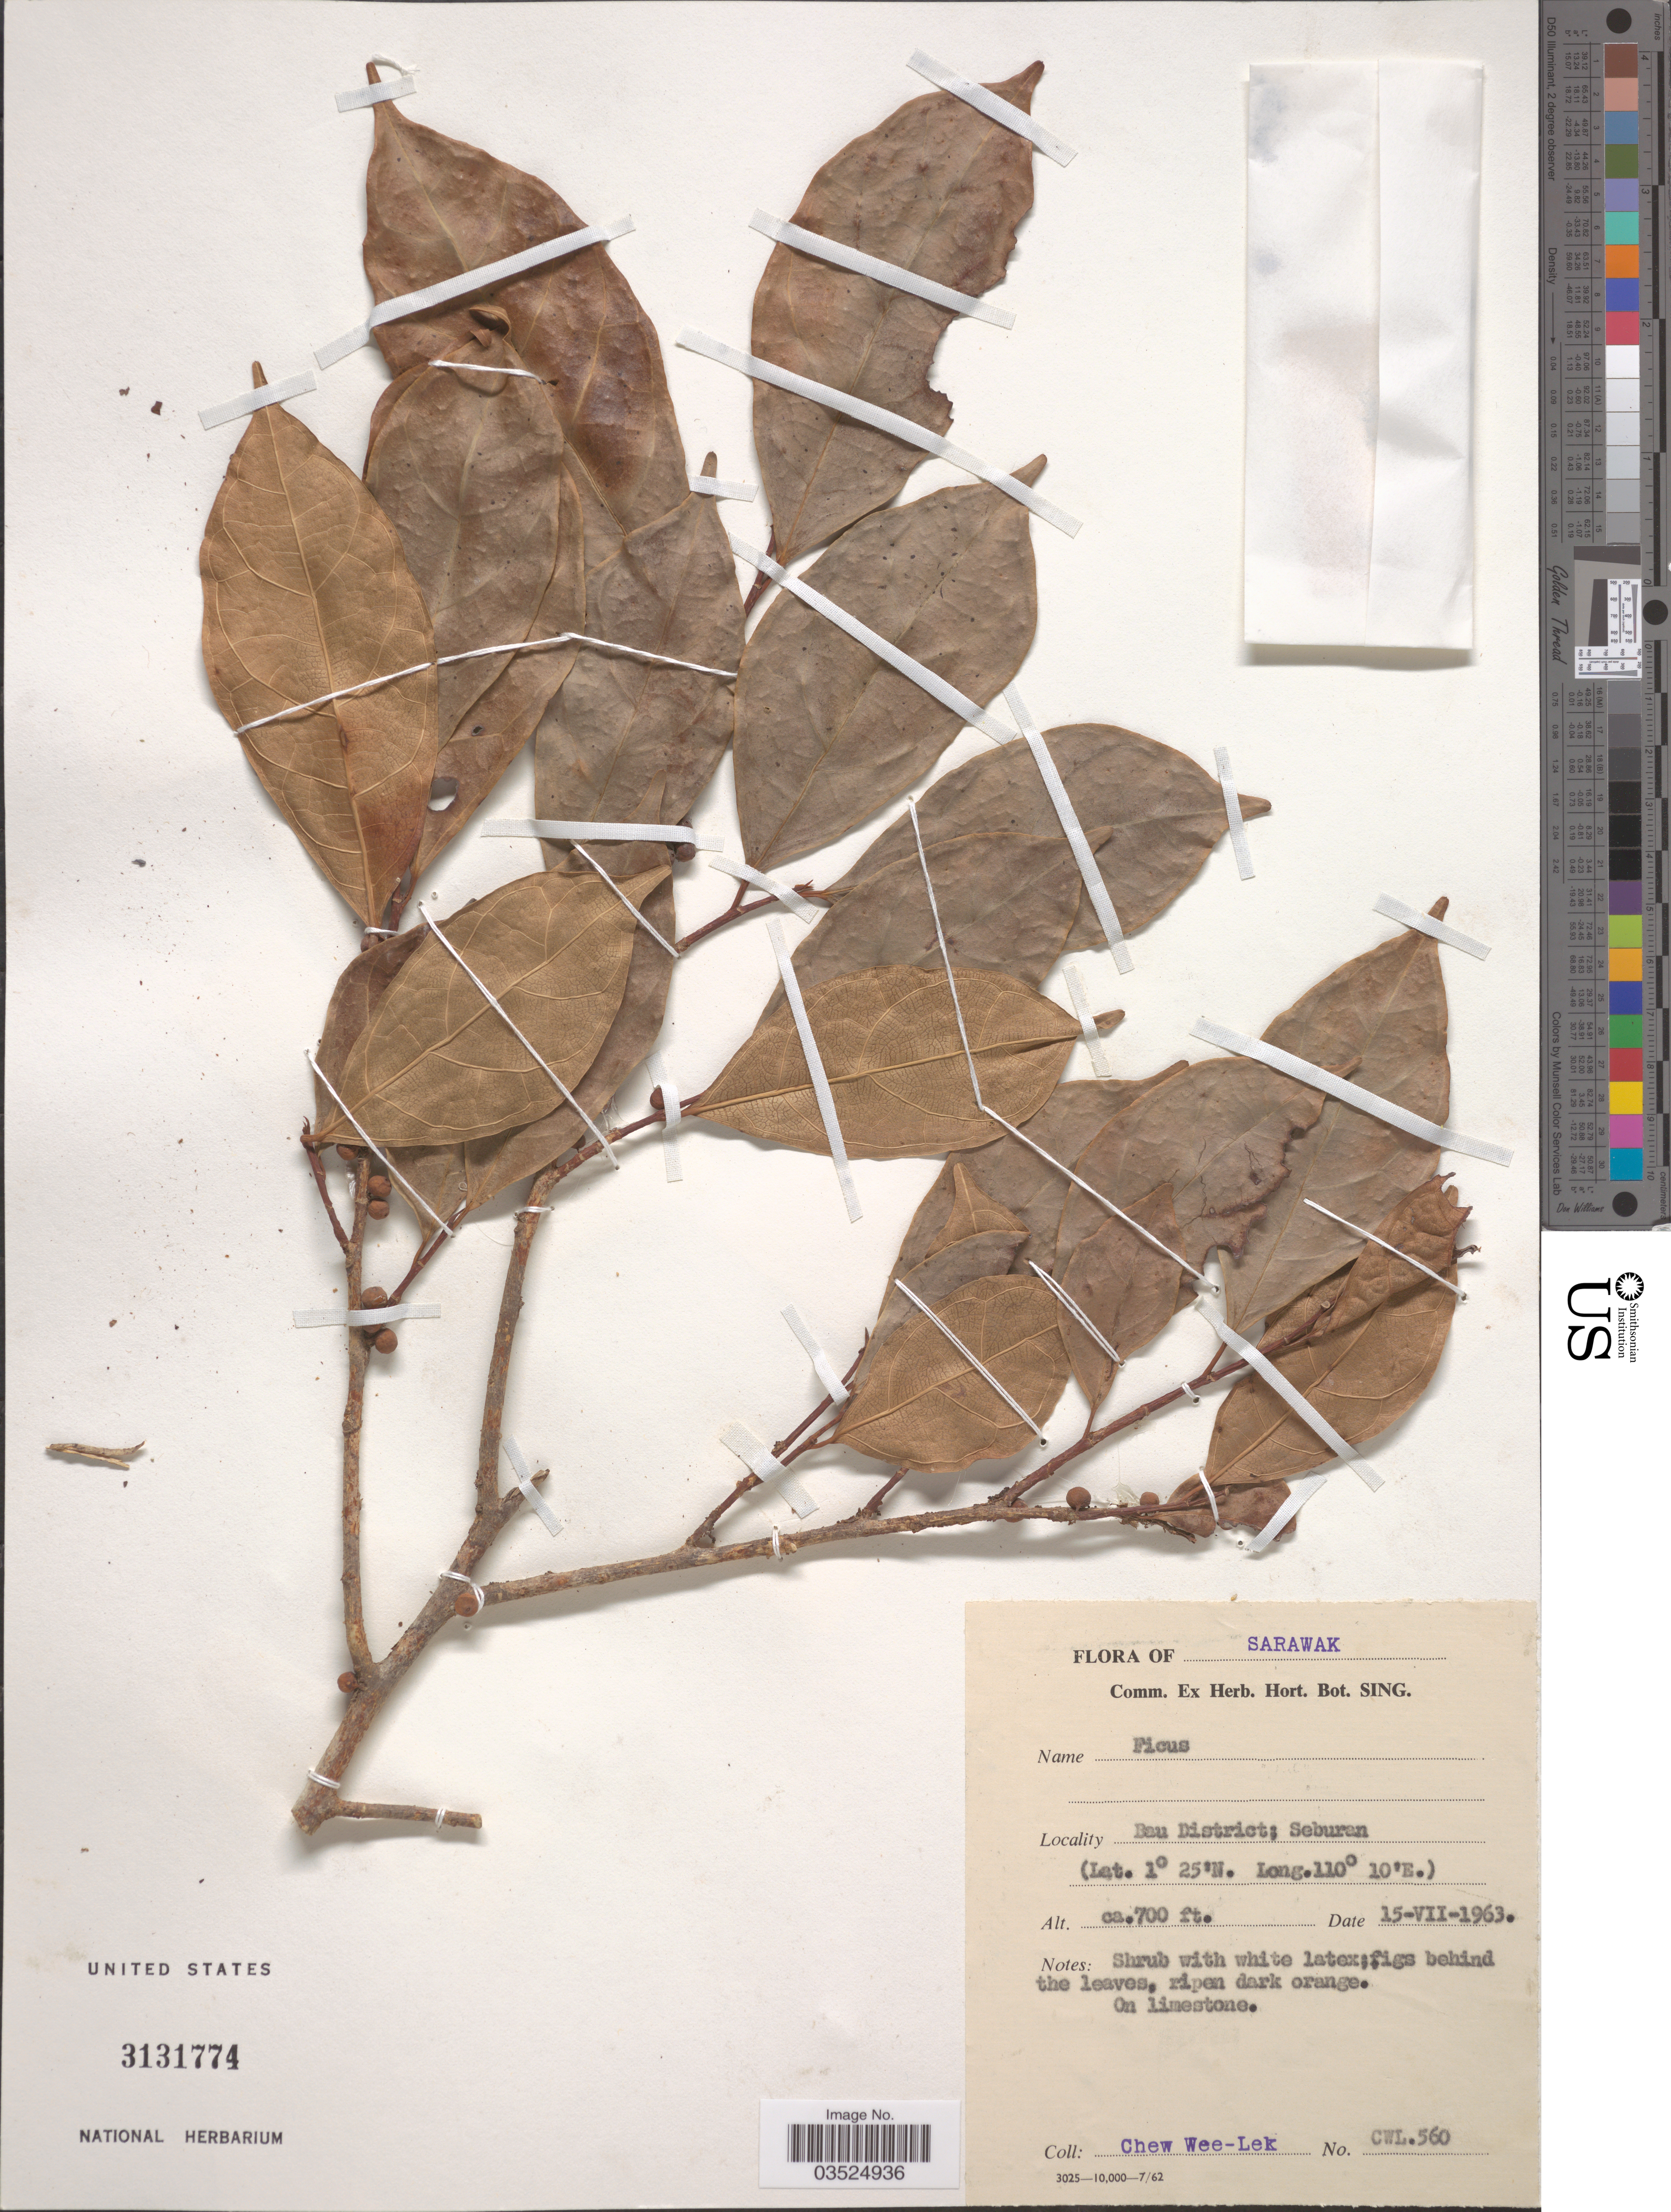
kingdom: Plantae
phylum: Tracheophyta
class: Magnoliopsida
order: Rosales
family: Moraceae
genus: Ficus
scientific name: Ficus sp.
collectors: W. Chew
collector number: CWL560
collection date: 1963-07-15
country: Malaysia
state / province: Sarawak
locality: Bau District; Seburan.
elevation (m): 213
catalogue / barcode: US 3131774